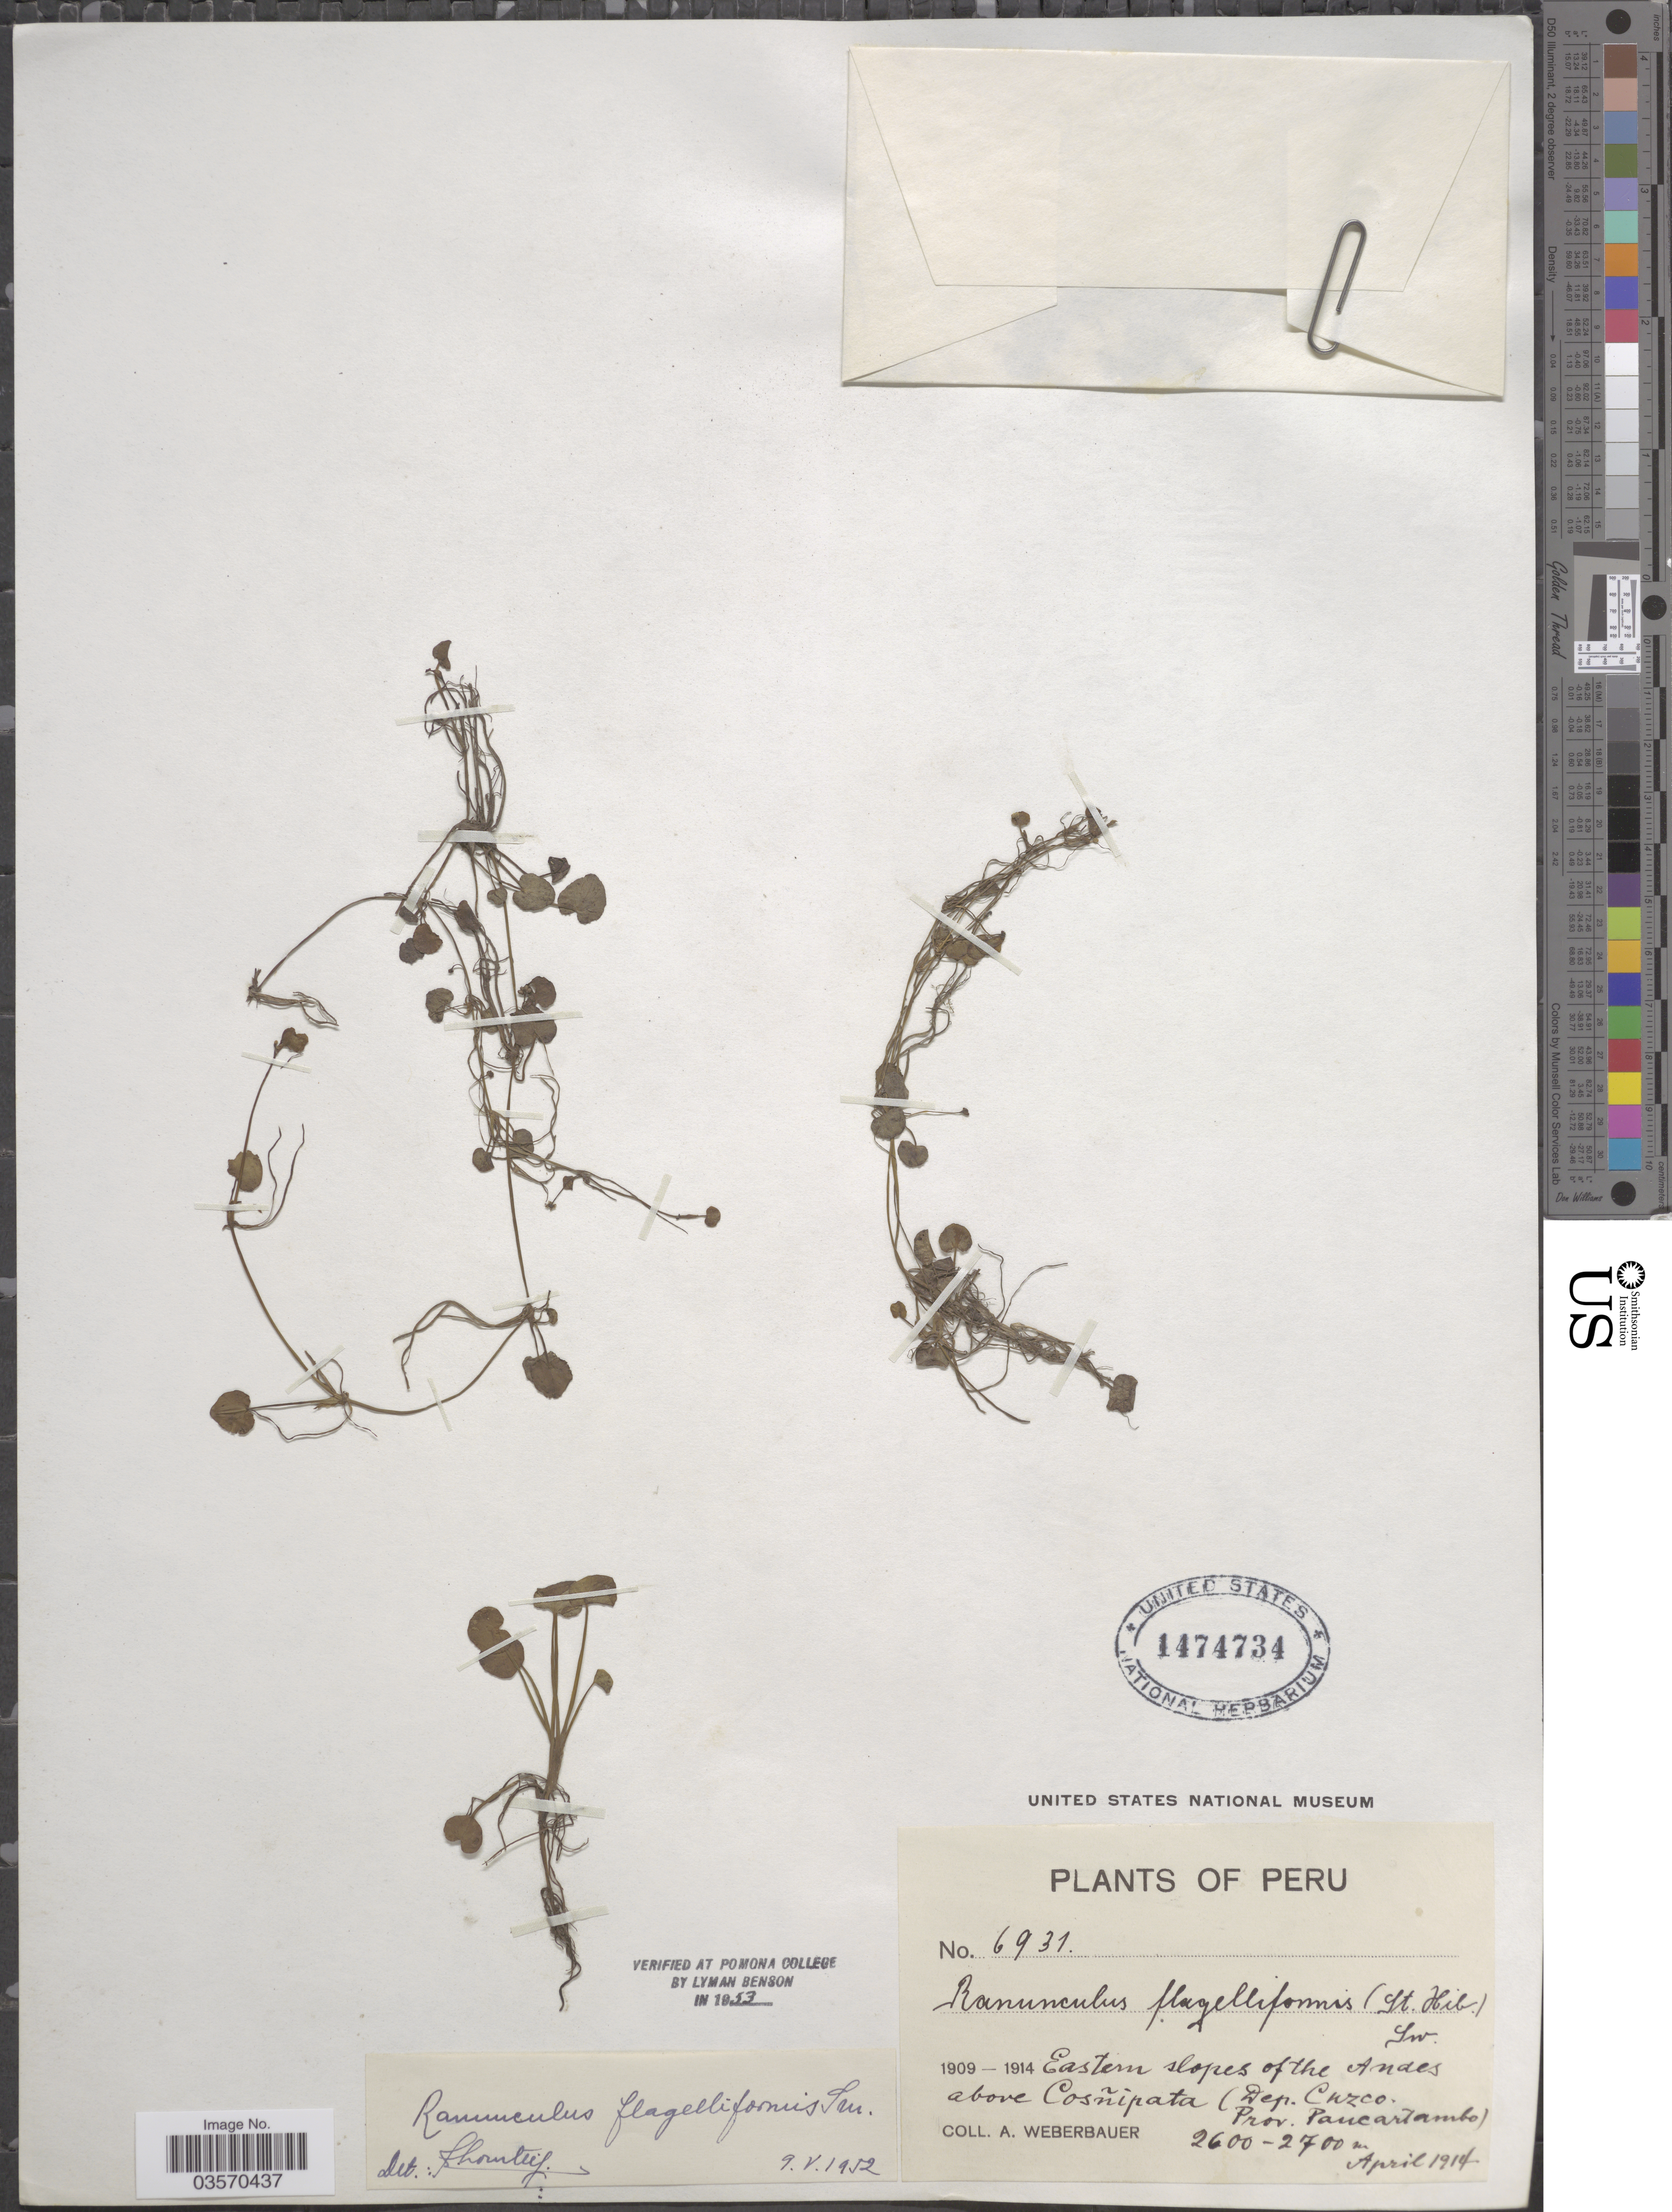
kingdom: Plantae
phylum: Tracheophyta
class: Magnoliopsida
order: Ranunculales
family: Ranunculaceae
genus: Ranunculus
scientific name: Ranunculus flagelliformis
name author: Sm.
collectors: A. Weberbauer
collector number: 6931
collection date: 1914-04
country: Peru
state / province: Cusco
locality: Eastern slopes of the Andes above Cosñipata (Dep. Cuzco. Prov. Paucartambo).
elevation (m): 2600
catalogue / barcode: US 1474734